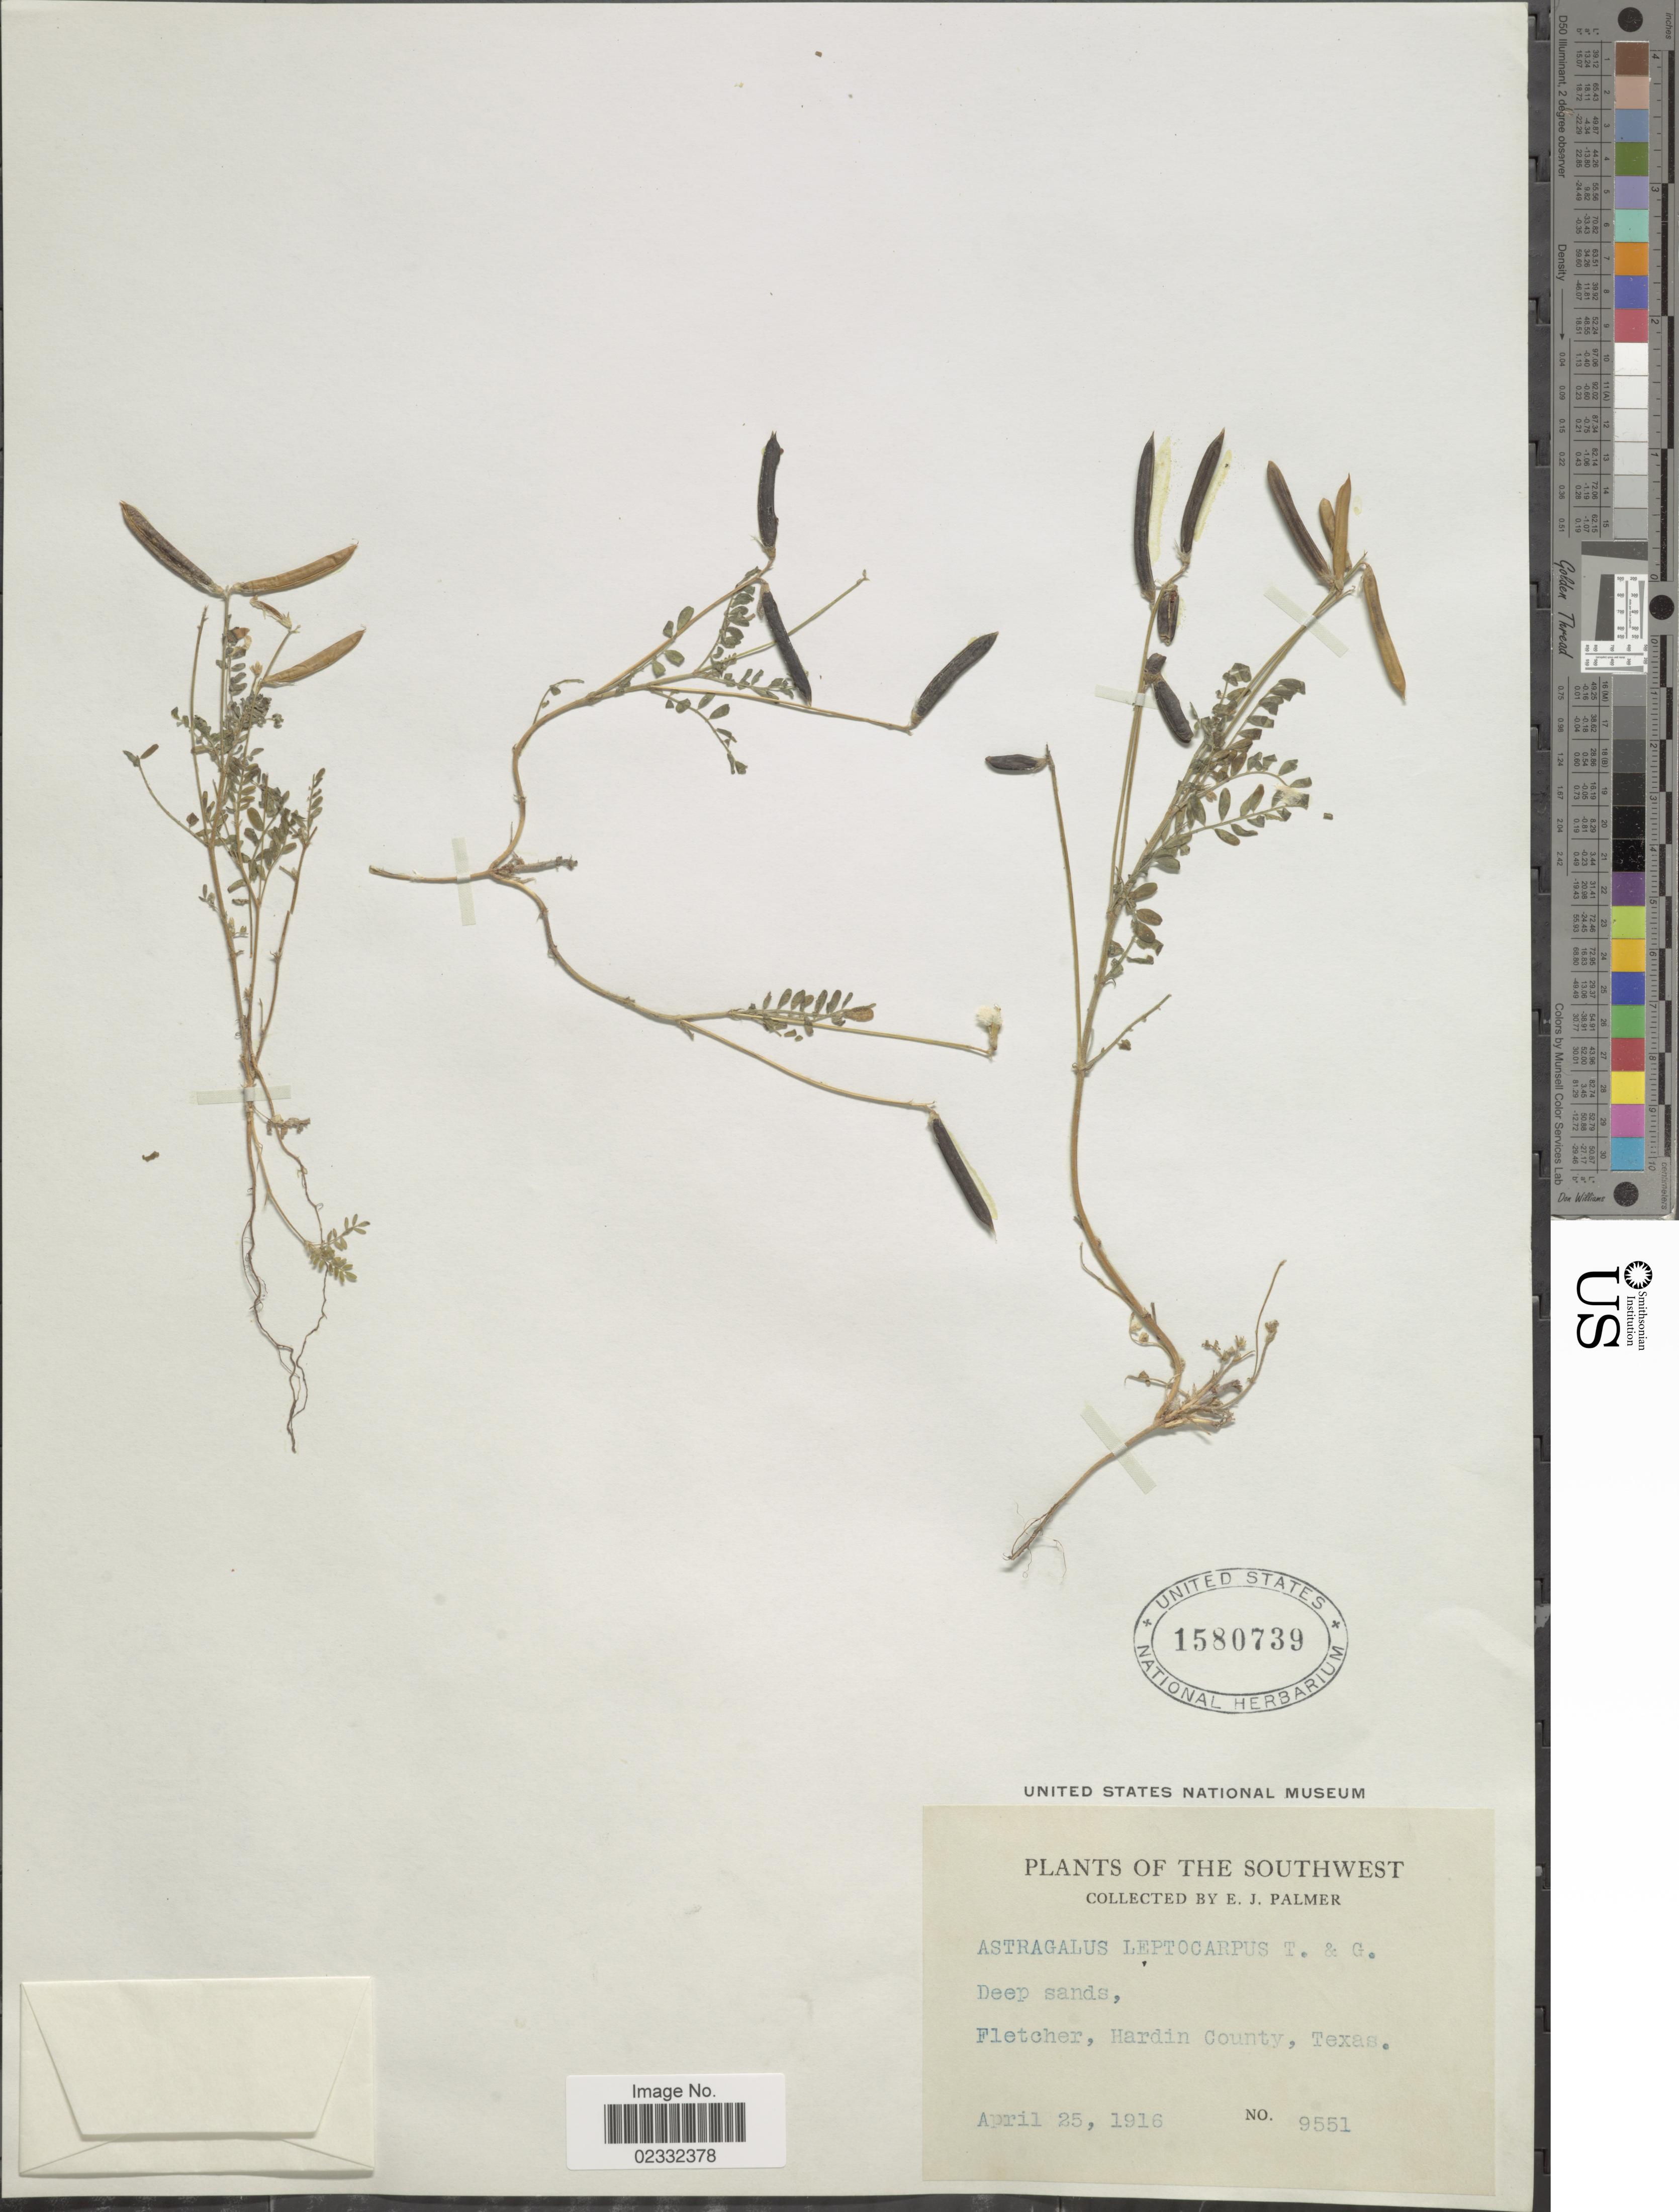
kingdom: Plantae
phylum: Tracheophyta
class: Magnoliopsida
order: Fabales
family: Fabaceae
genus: Astragalus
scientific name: Astragalus leptocarpus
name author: Torr. & A. Gray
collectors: E. J. Palmer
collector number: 9551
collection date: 1916-04-25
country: United States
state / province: Texas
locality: Fletcher, Hardin County,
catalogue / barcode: US 1580739